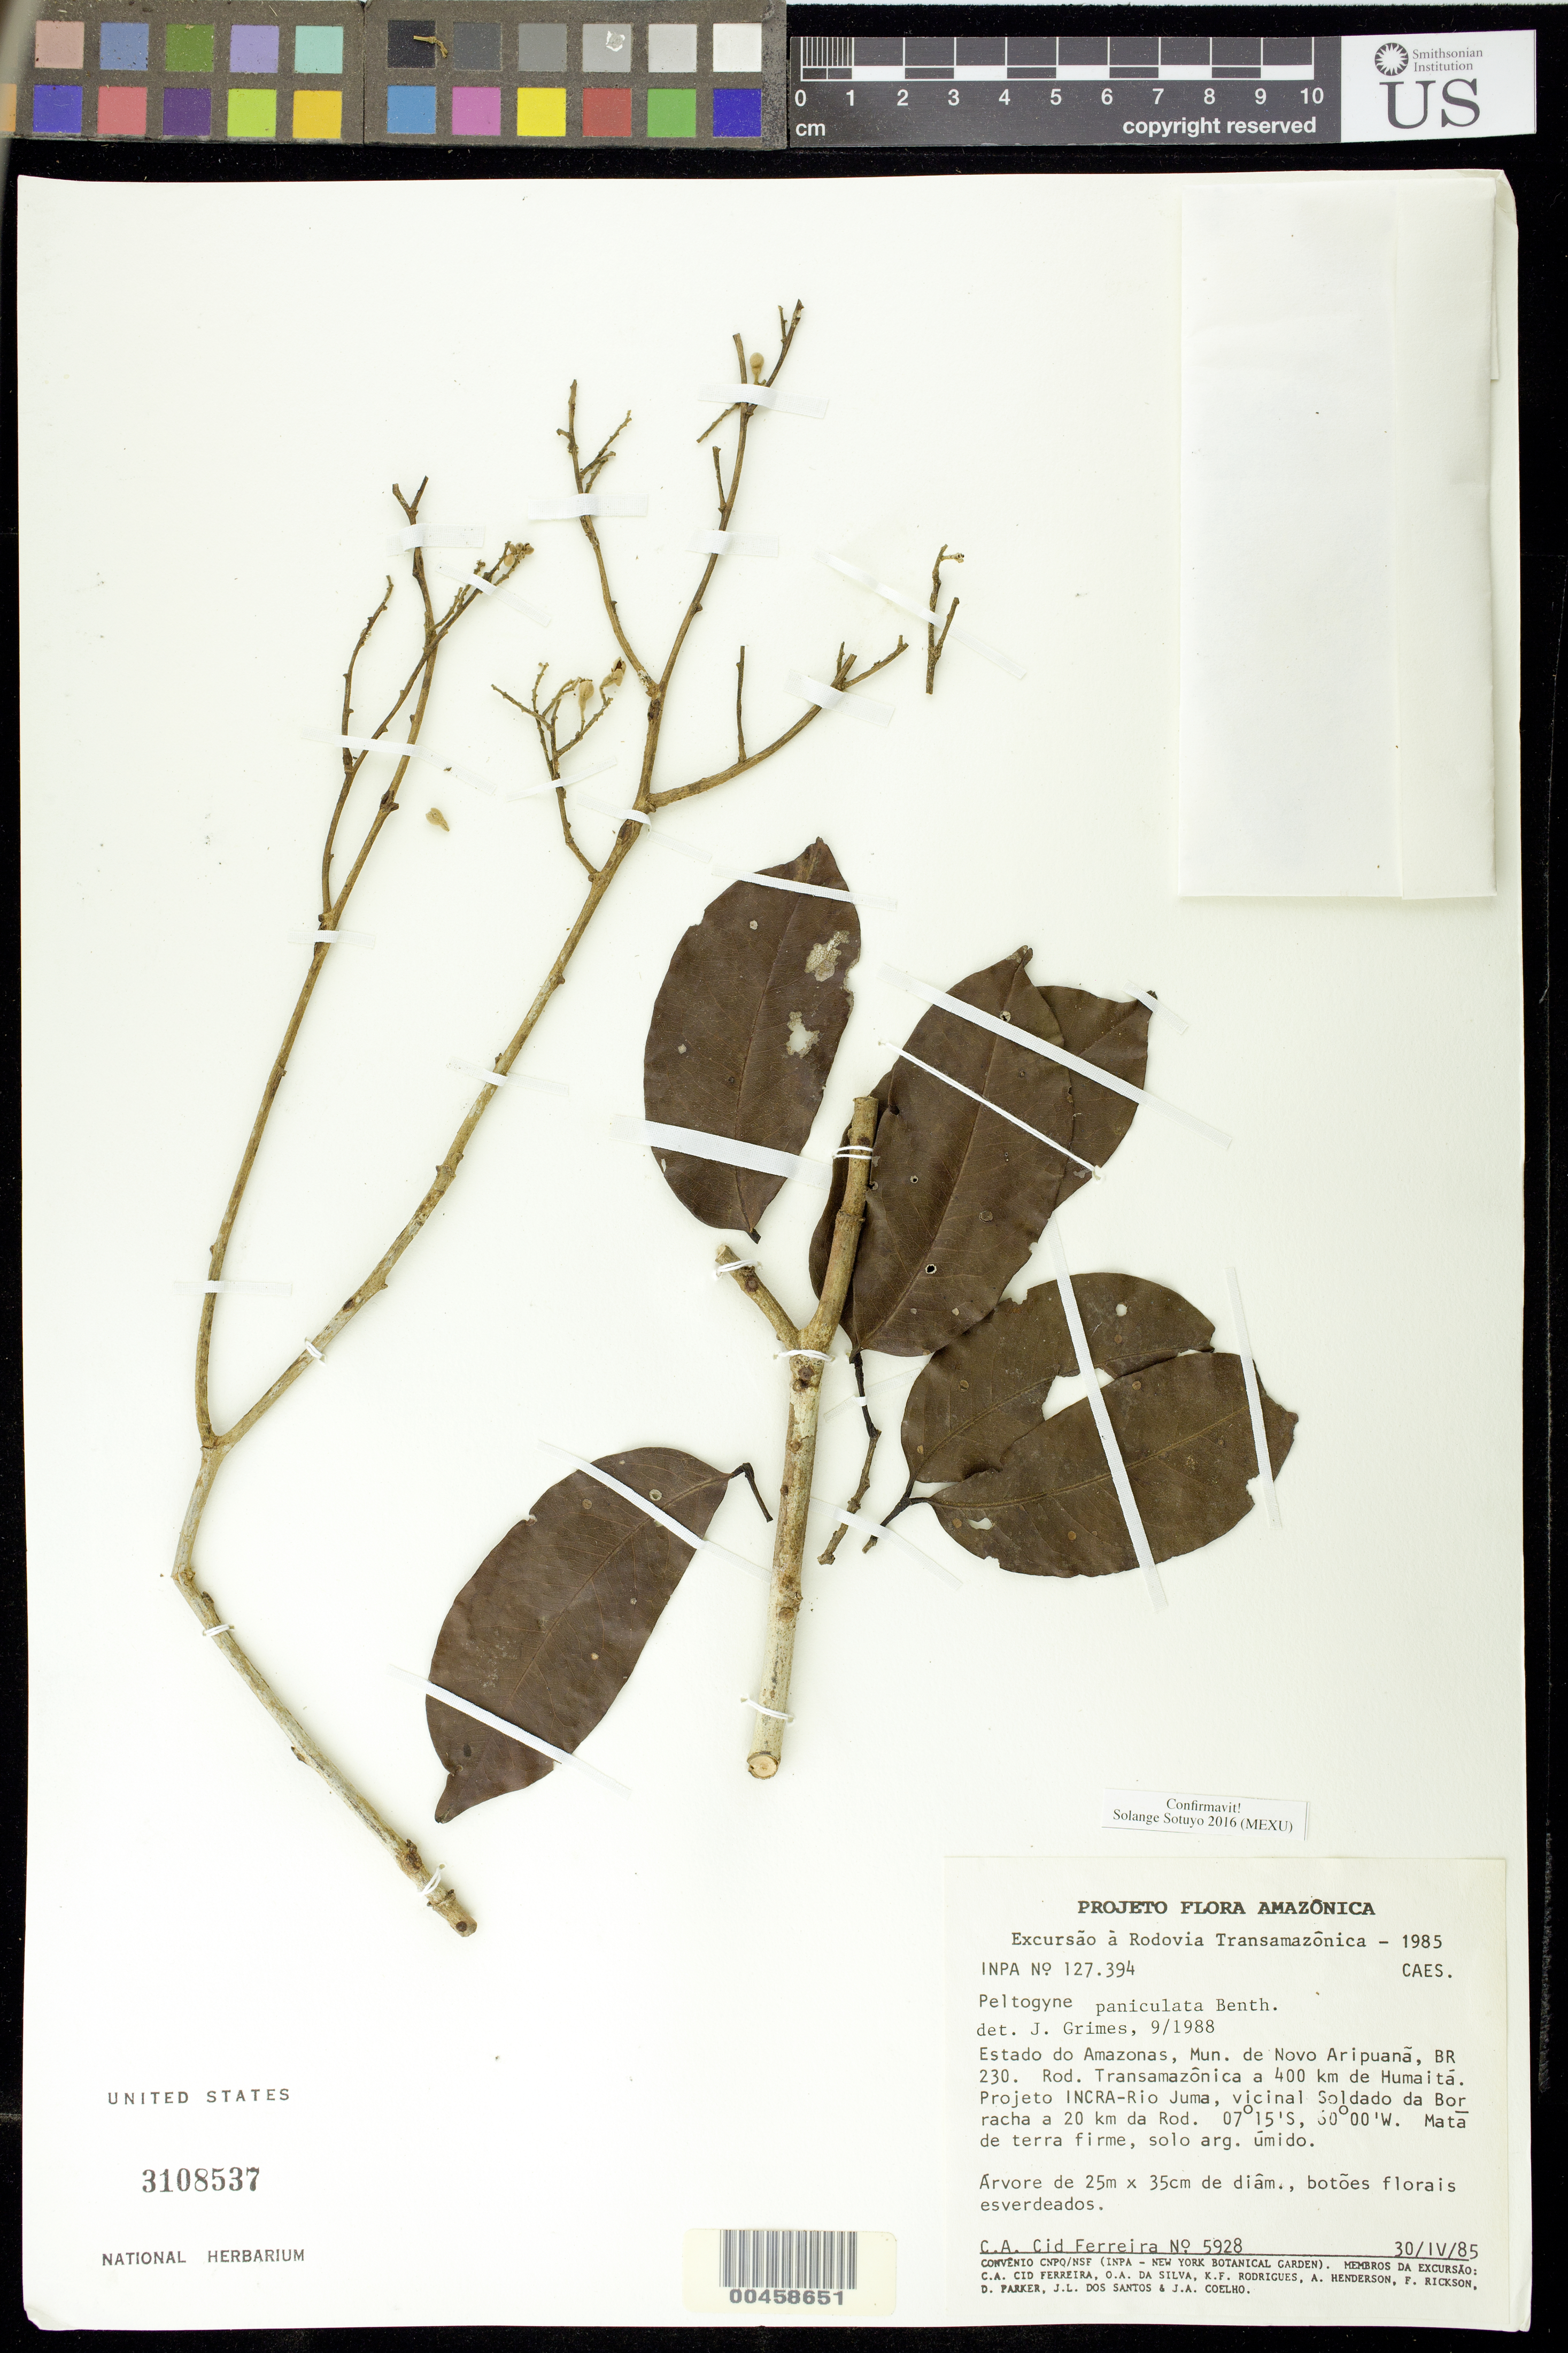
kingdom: Plantae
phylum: Tracheophyta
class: Magnoliopsida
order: Fabales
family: Fabaceae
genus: Peltogyne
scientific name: Peltogyne paniculata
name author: Benth.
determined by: Sotuyo, Solange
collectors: C. A. Cid Ferreira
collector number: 5928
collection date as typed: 30 Apr 1985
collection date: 1985-04-30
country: Brazil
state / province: Amazonas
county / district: Novo Aripuanã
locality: Br230, rod. transamazonica a 400 km de humaita, projeto incra - rio juma, vicinal soldado da borracha a 20 km da rod.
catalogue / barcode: US 3108537